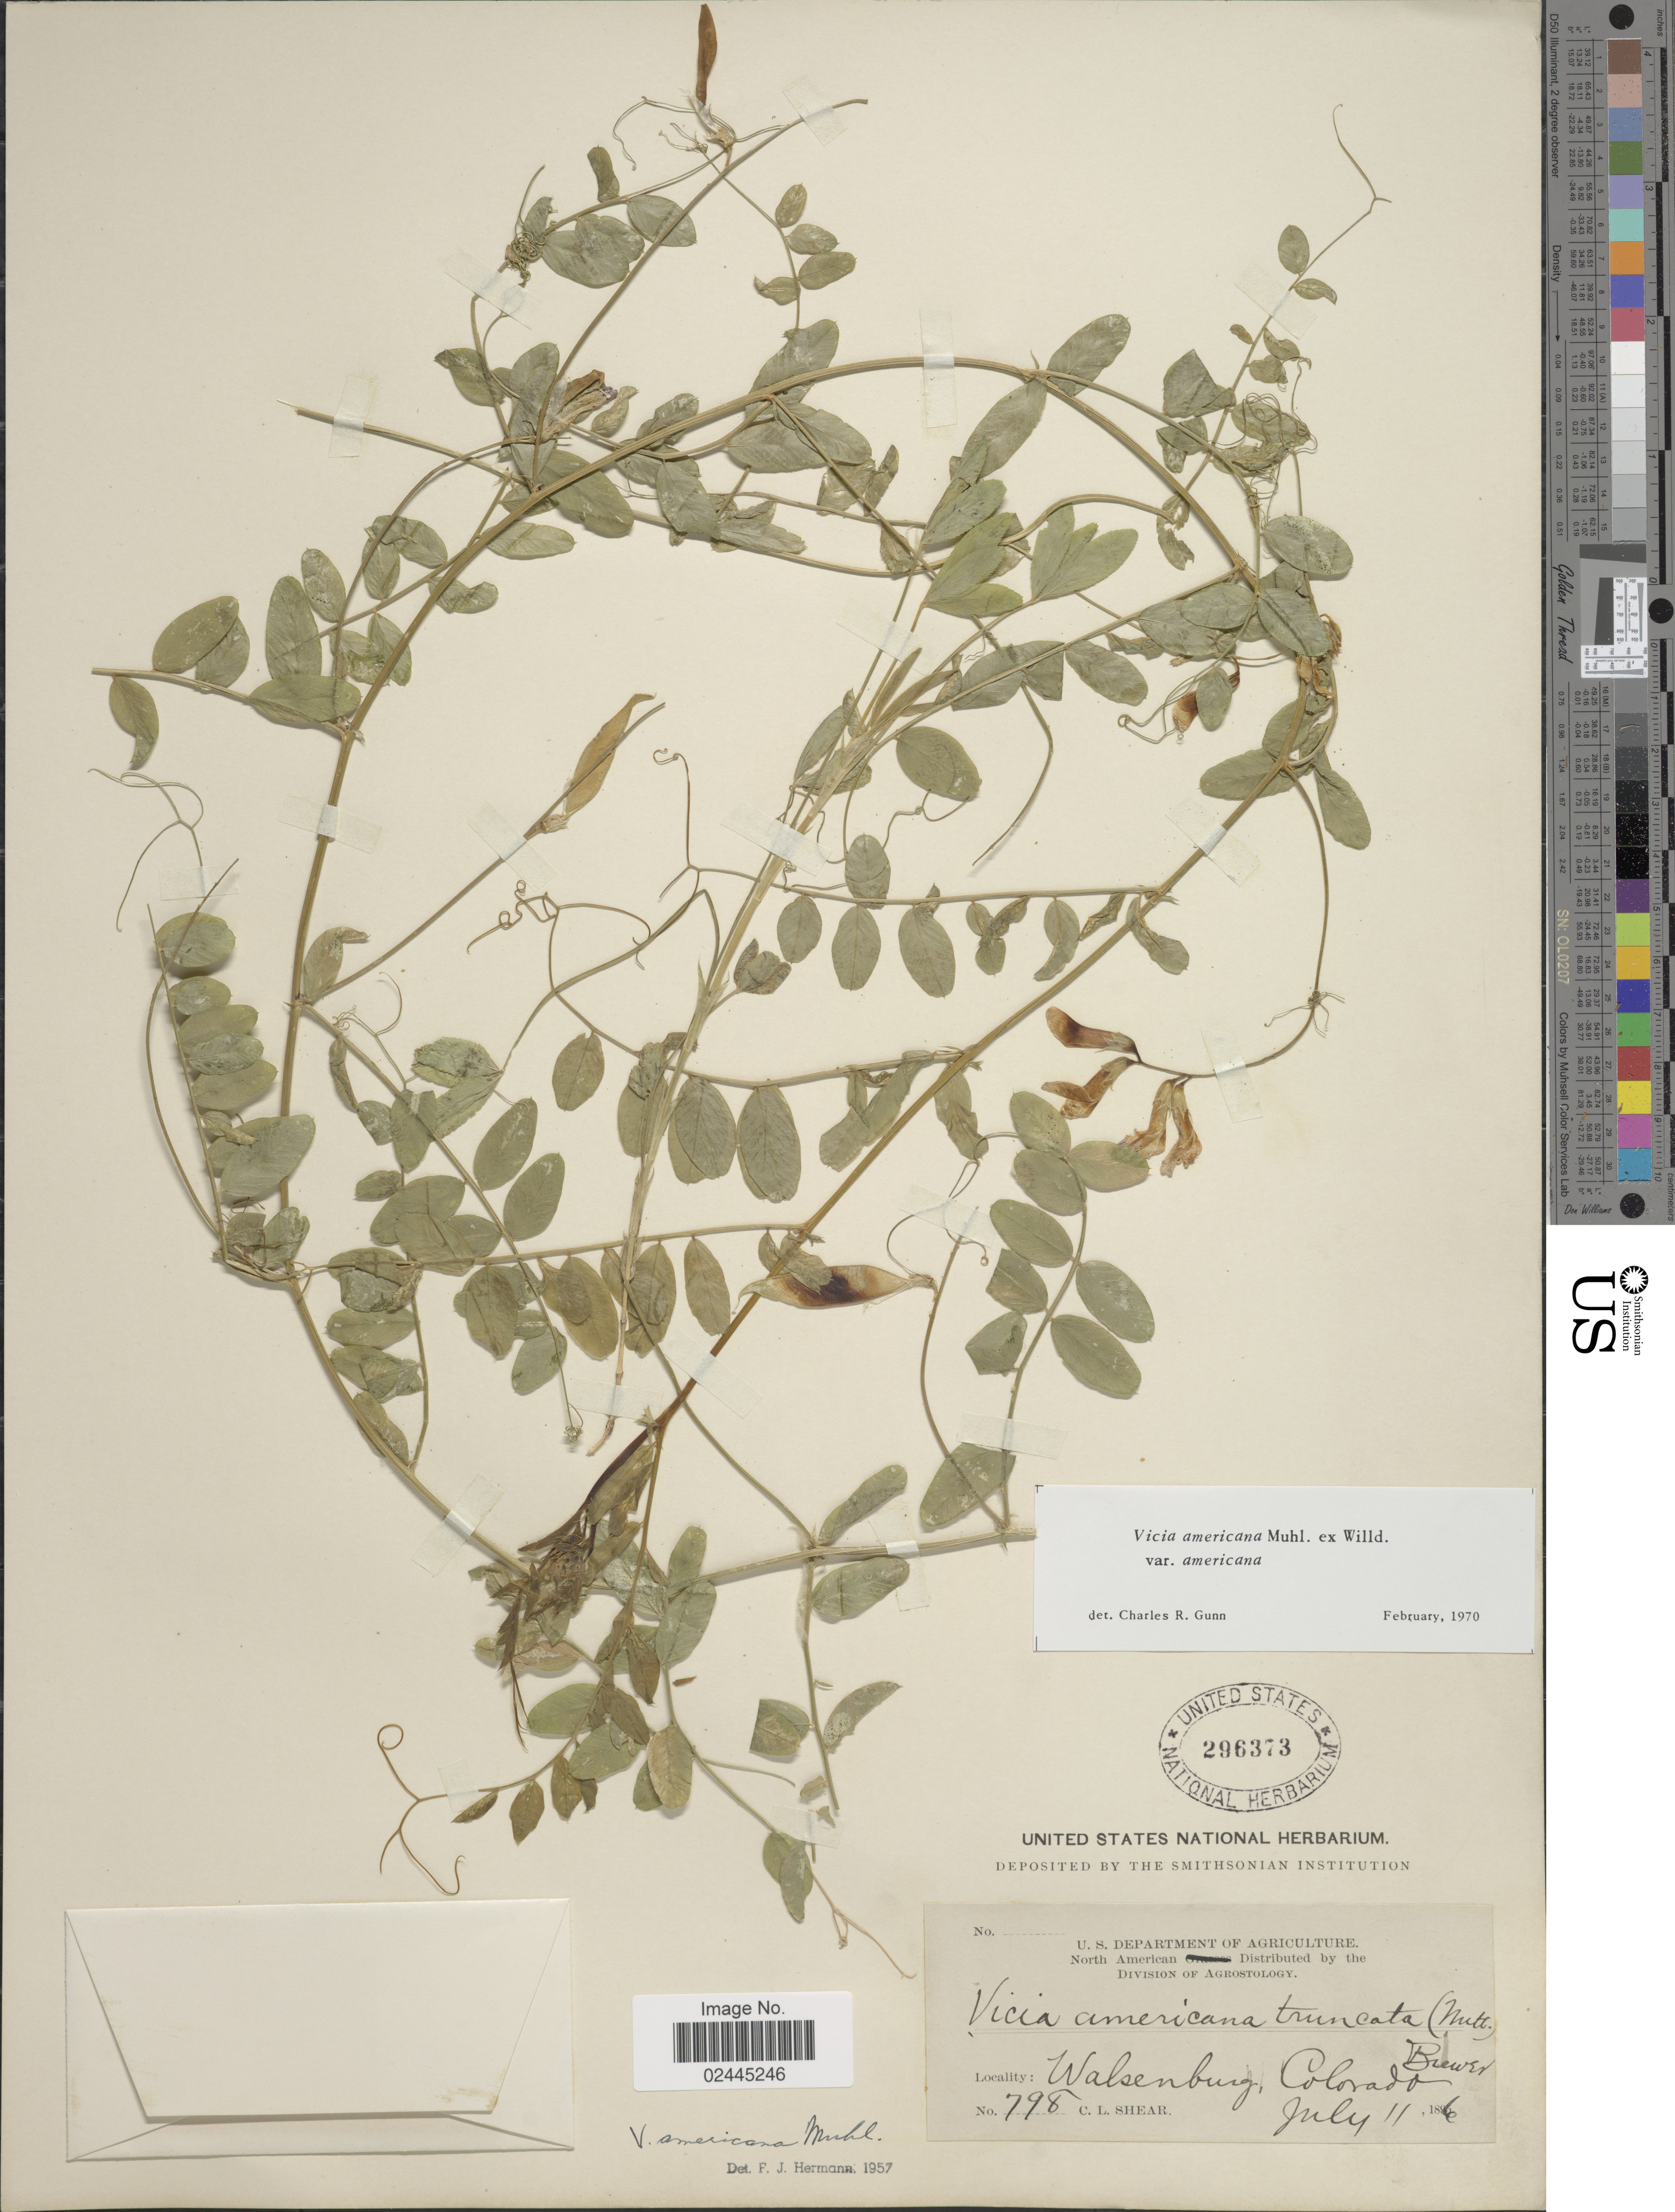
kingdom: Plantae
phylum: Tracheophyta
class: Magnoliopsida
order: Fabales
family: Fabaceae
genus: Vicia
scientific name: Vicia americana var. americana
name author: Muhl. ex Willd.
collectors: C. L. Shear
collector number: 798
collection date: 1896-07-11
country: United States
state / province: Colorado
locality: Walsenburg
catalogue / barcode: US 296373